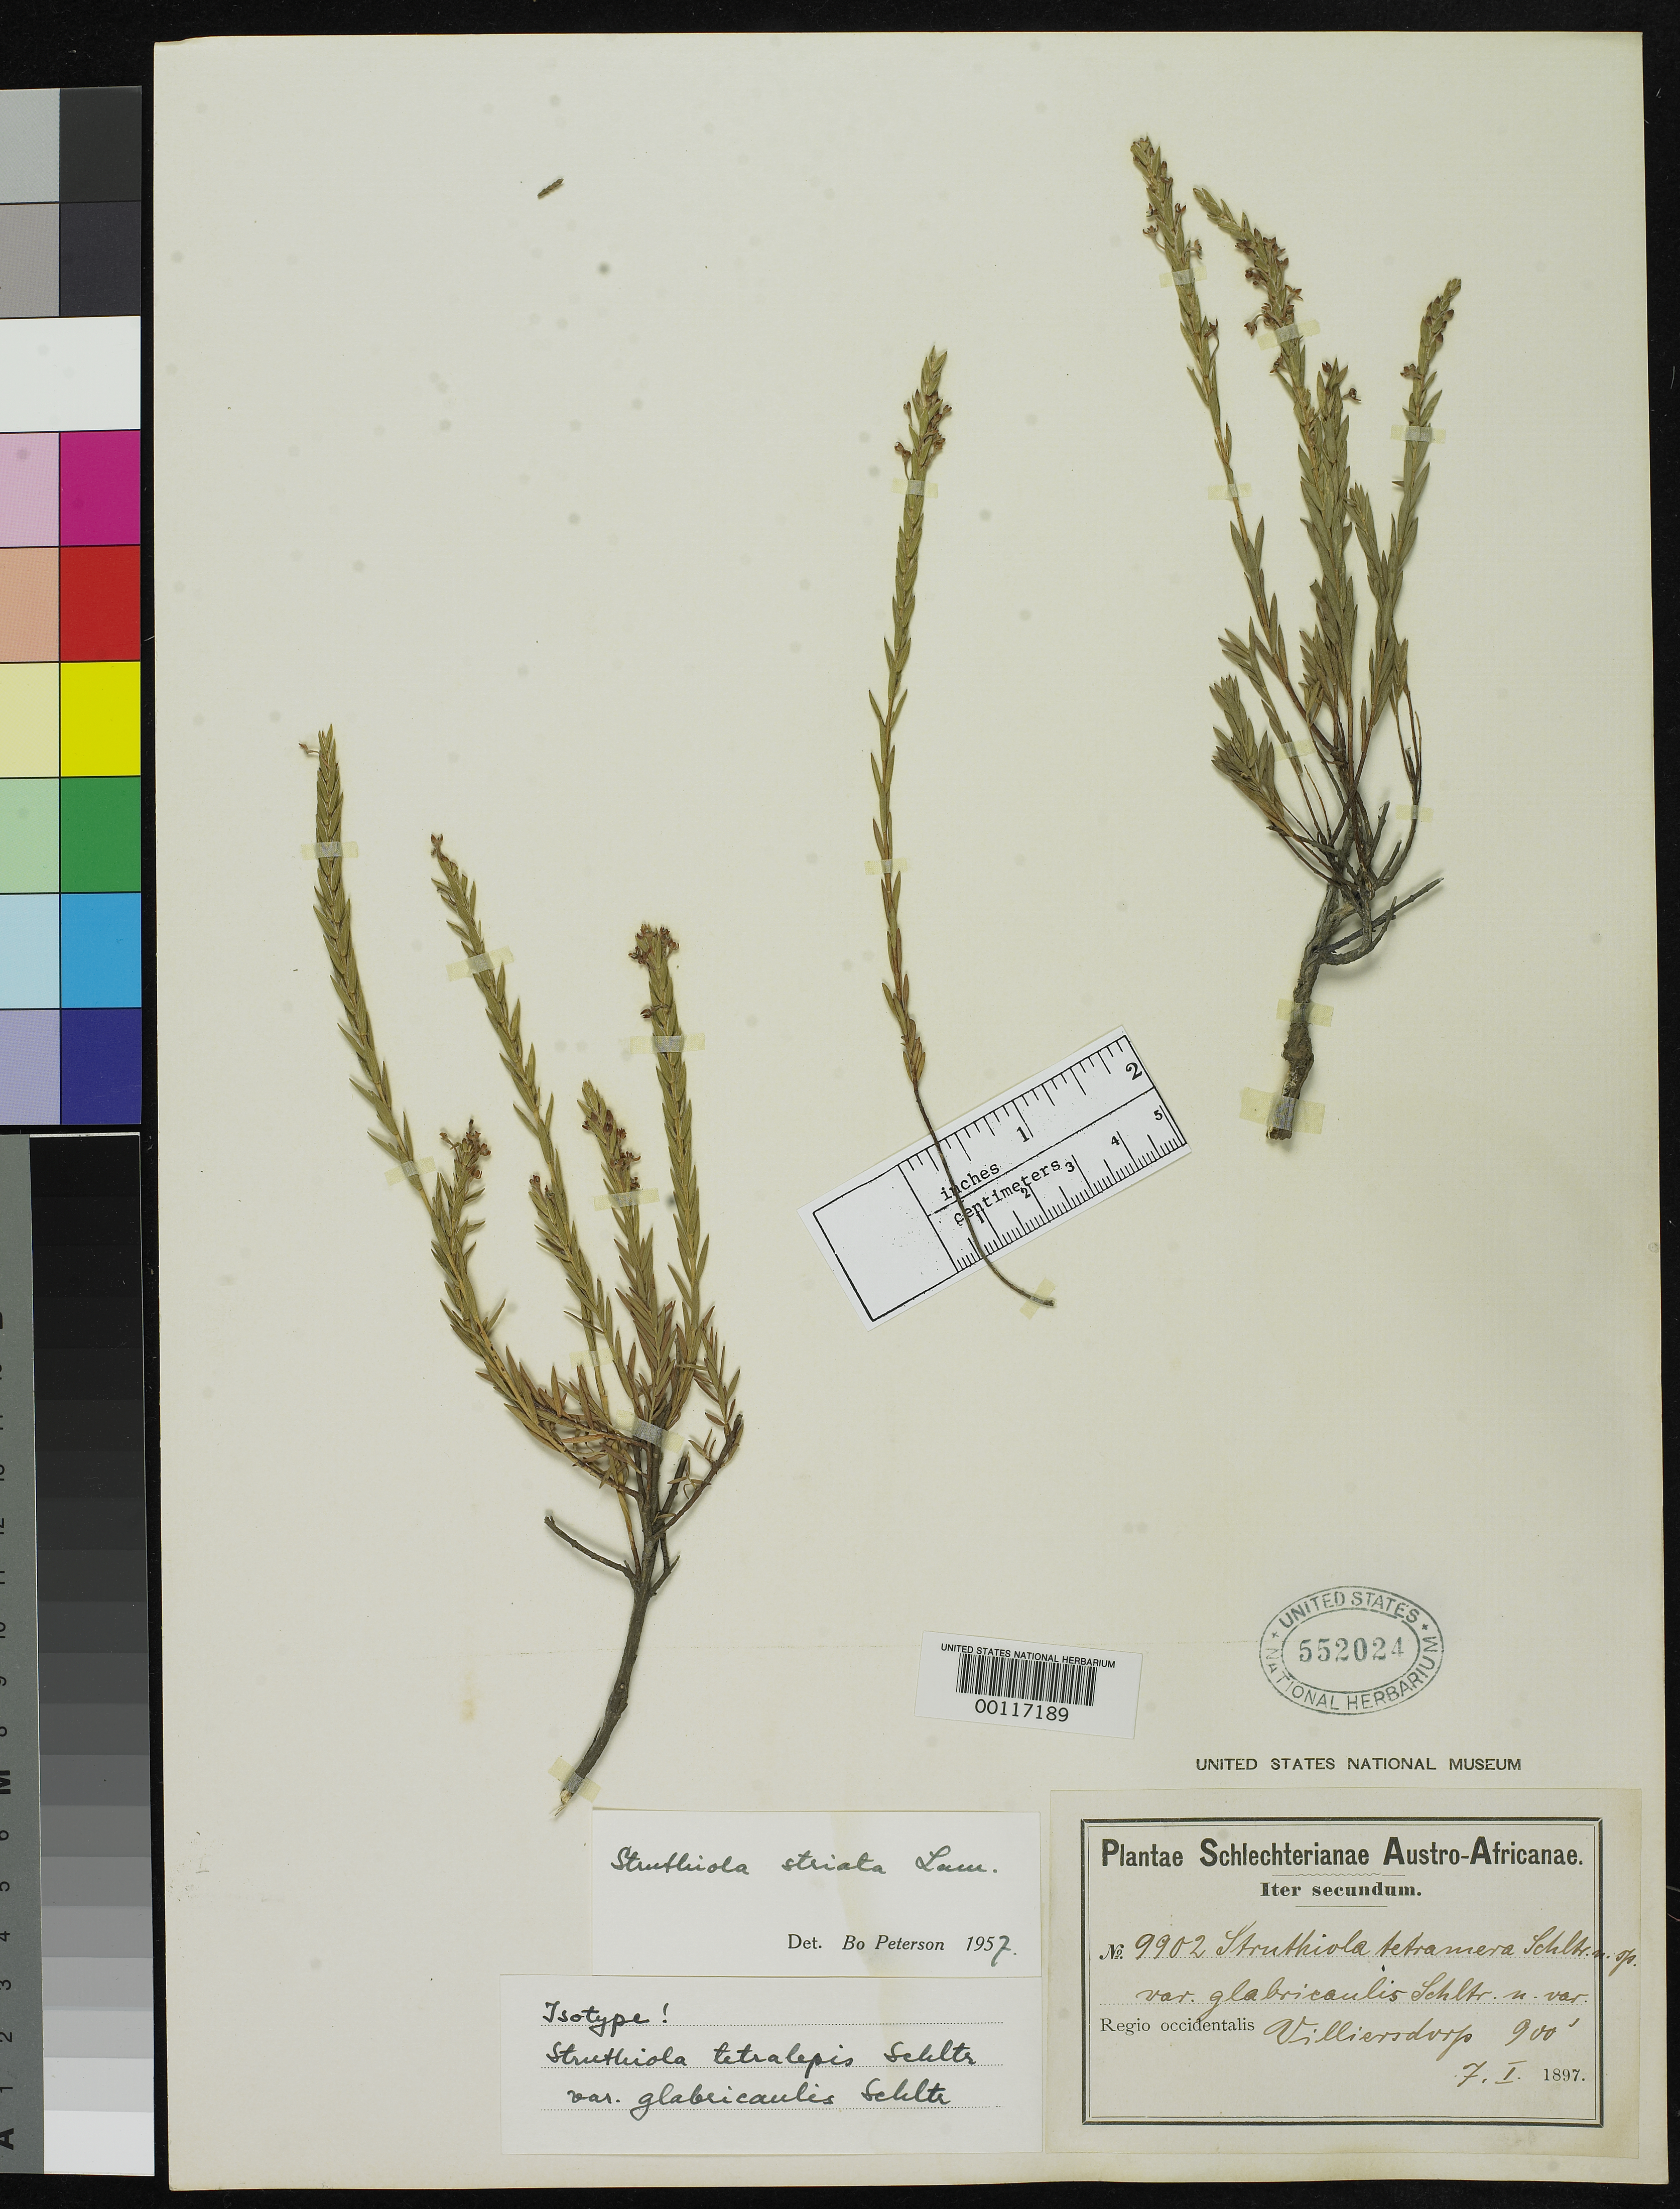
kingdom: Plantae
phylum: Tracheophyta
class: Magnoliopsida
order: Malvales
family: Thymelaeaceae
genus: Struthiola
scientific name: Struthiola tetralepis var. glabricaulis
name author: Schltr.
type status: Isotype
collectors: F. R. R. Schlechter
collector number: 9902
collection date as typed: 07 Jan 1897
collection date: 1897-01-07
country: South Africa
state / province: Western Cape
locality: Villiersdorp.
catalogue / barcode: US 552024